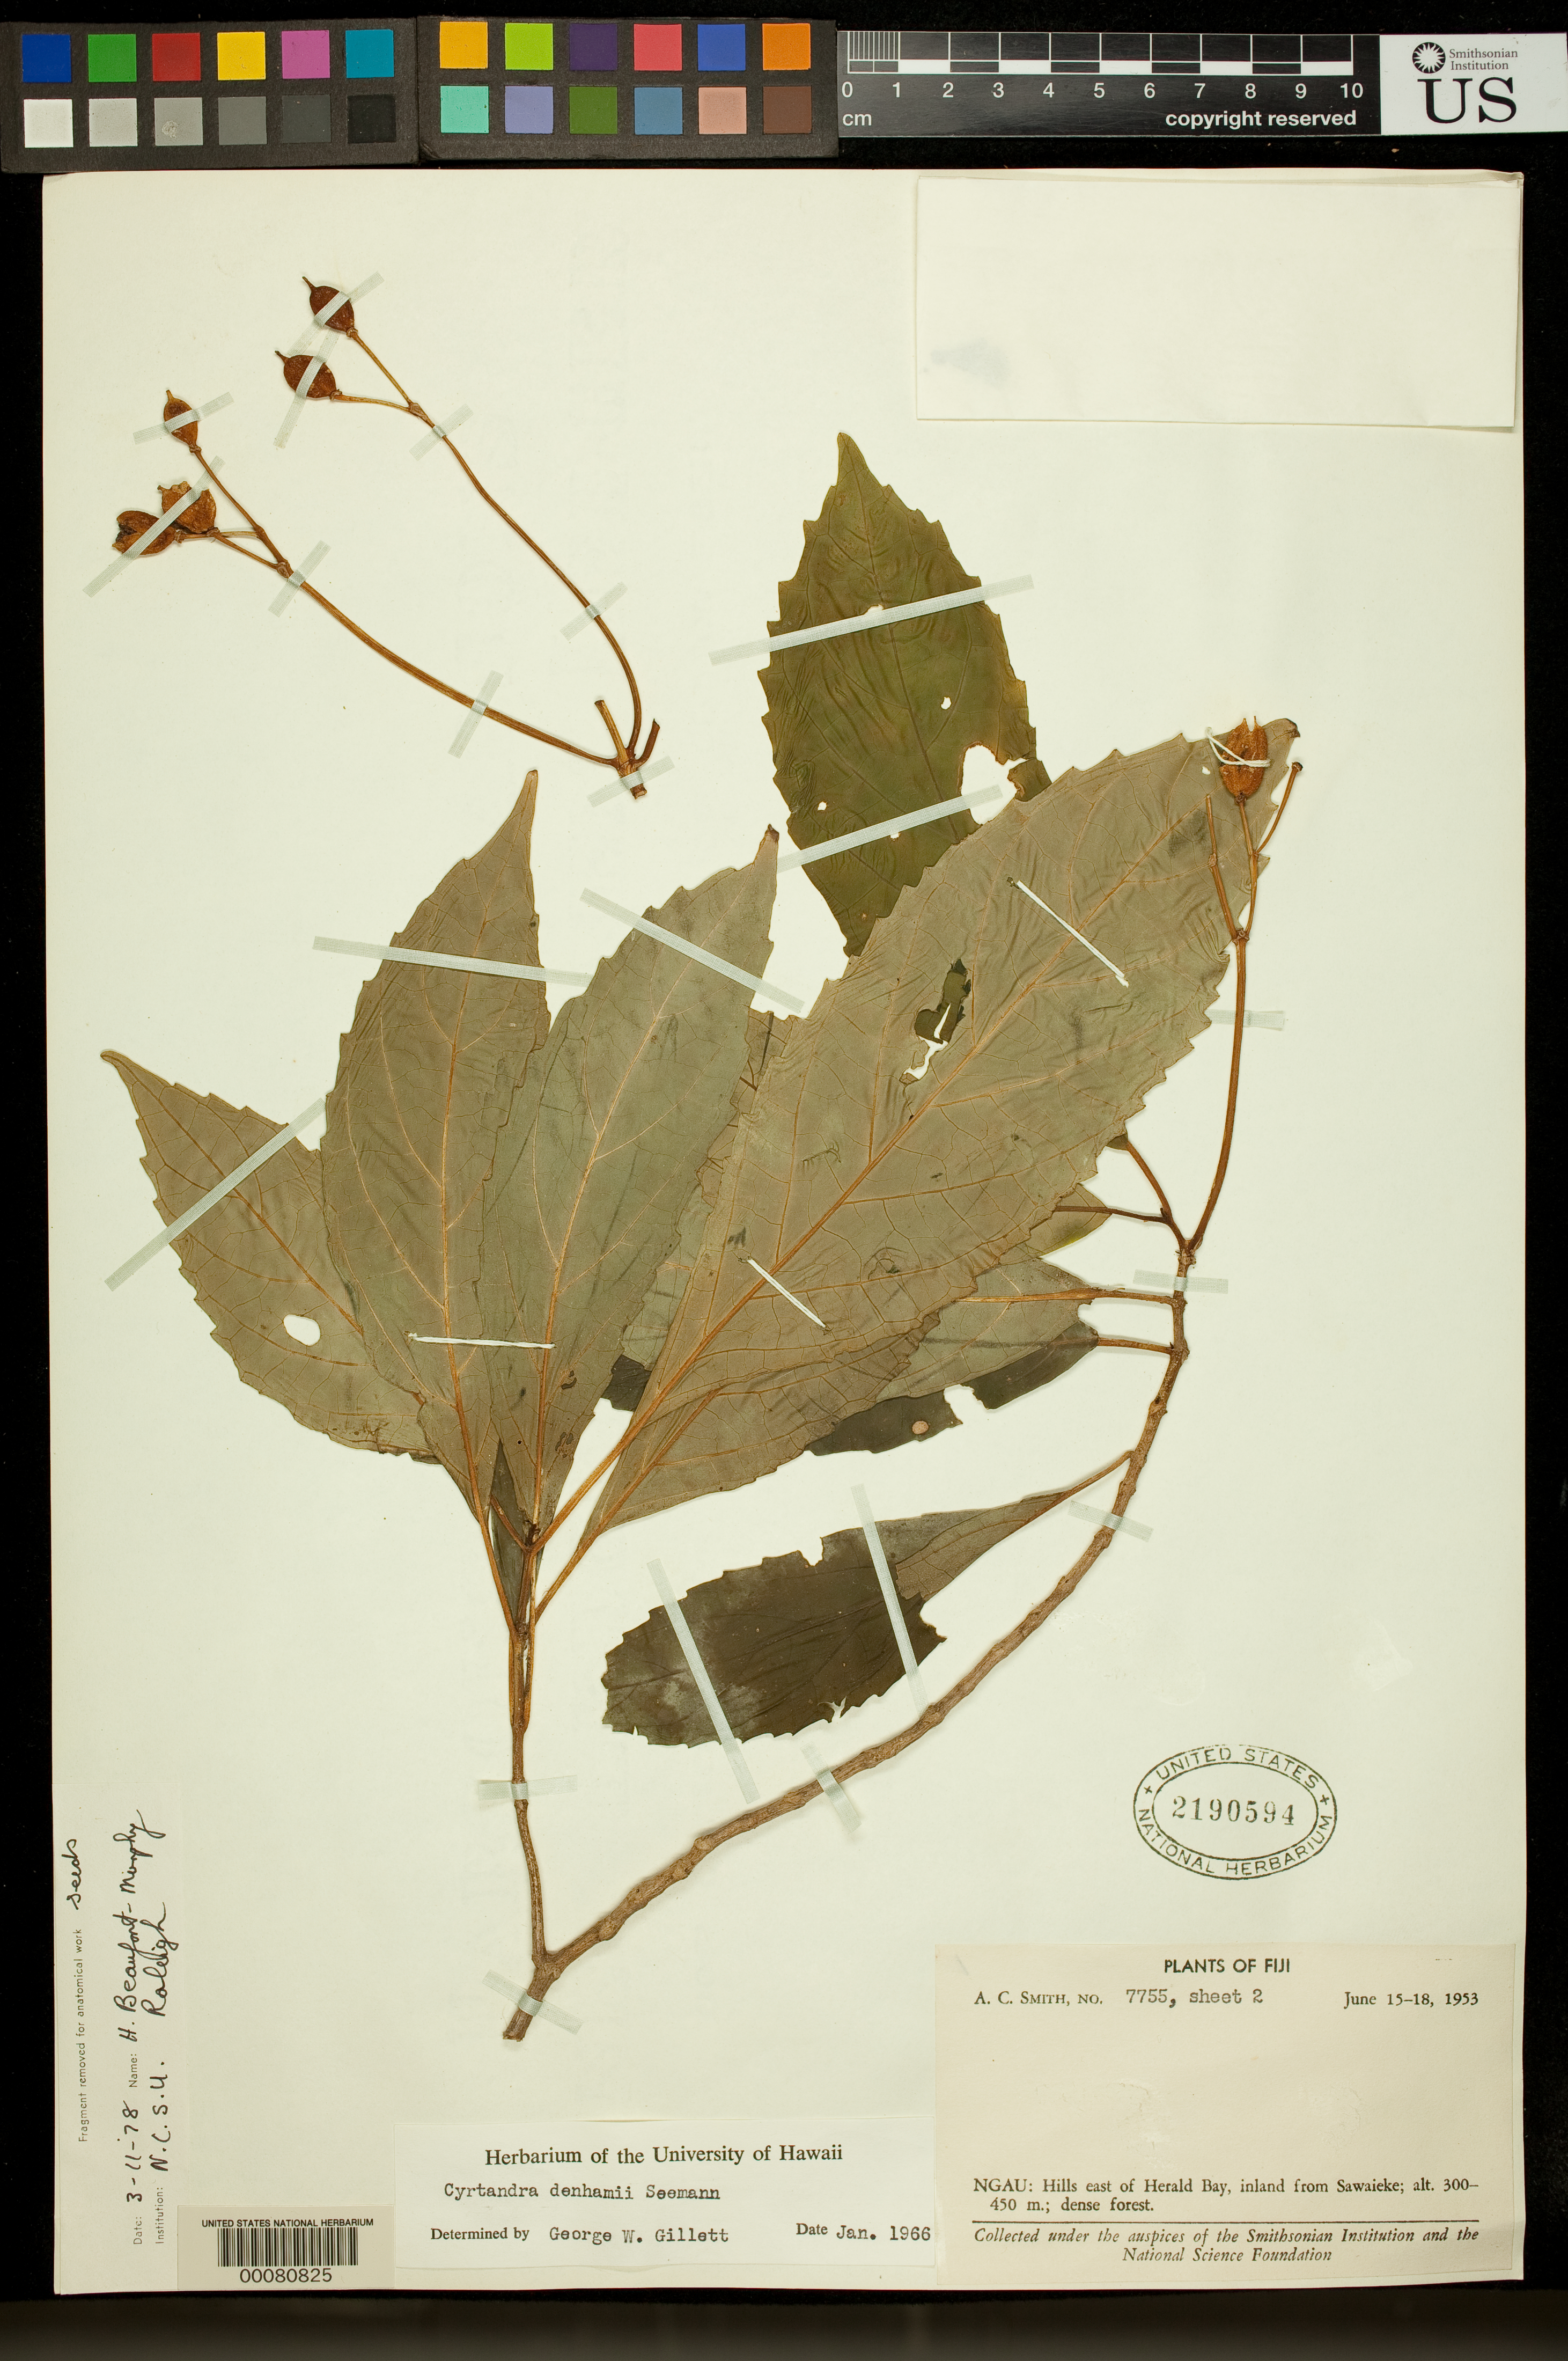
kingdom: Plantae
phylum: Tracheophyta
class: Magnoliopsida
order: Lamiales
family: Gesneriaceae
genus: Cyrtandra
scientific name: Cyrtandra denhamii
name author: Seem.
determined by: Johnson, Melissa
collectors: A. C. Smith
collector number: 7755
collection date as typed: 15-18 Jun 1953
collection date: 1953-06-15/1953-06-18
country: Fiji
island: Gau [Ngau]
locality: Ngau, hills e of herald bay, inland from sawaieke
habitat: Dense forest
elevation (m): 300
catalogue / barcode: US 2190594